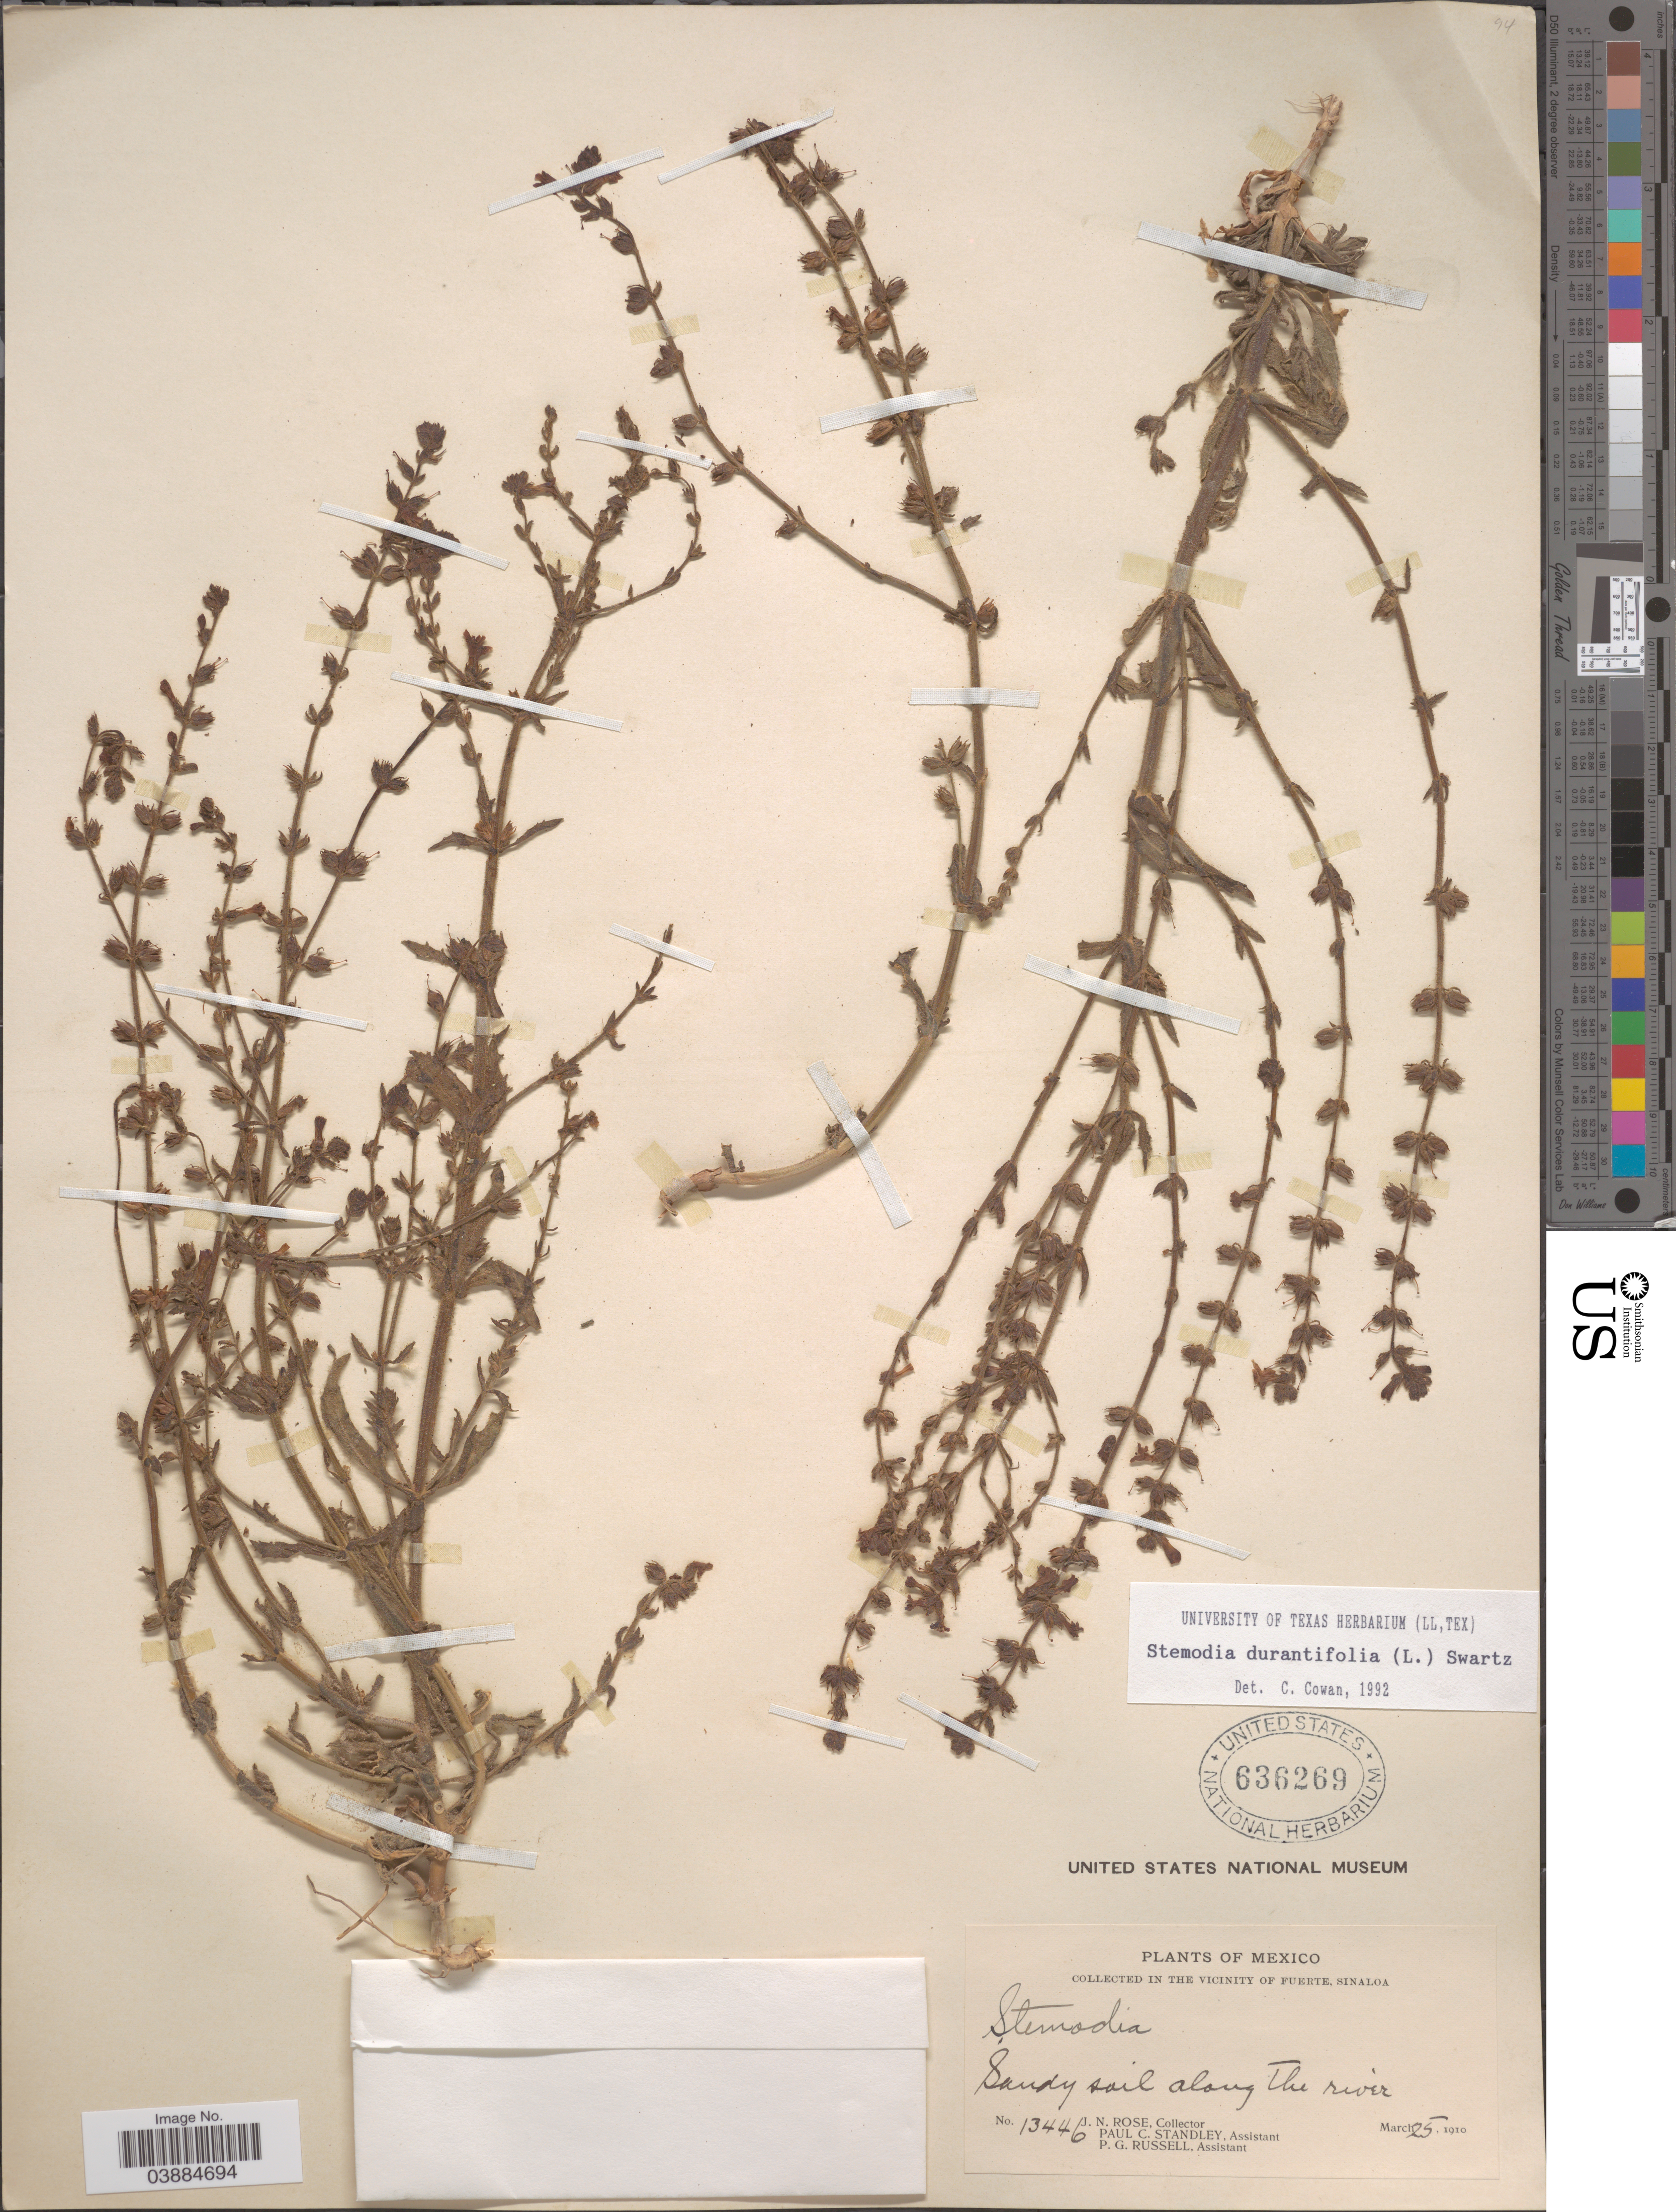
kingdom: Plantae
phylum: Tracheophyta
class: Magnoliopsida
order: Lamiales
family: Plantaginaceae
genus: Stemodia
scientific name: Stemodia durantifolia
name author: (L.) Sw.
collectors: J. N. Rose, P. C. Standley & P. G. Russell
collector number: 13446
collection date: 1910-03-25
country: Mexico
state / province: Sinaloa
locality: In the vicinity of Fuerte. Sandy soil along The river.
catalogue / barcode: US 636269